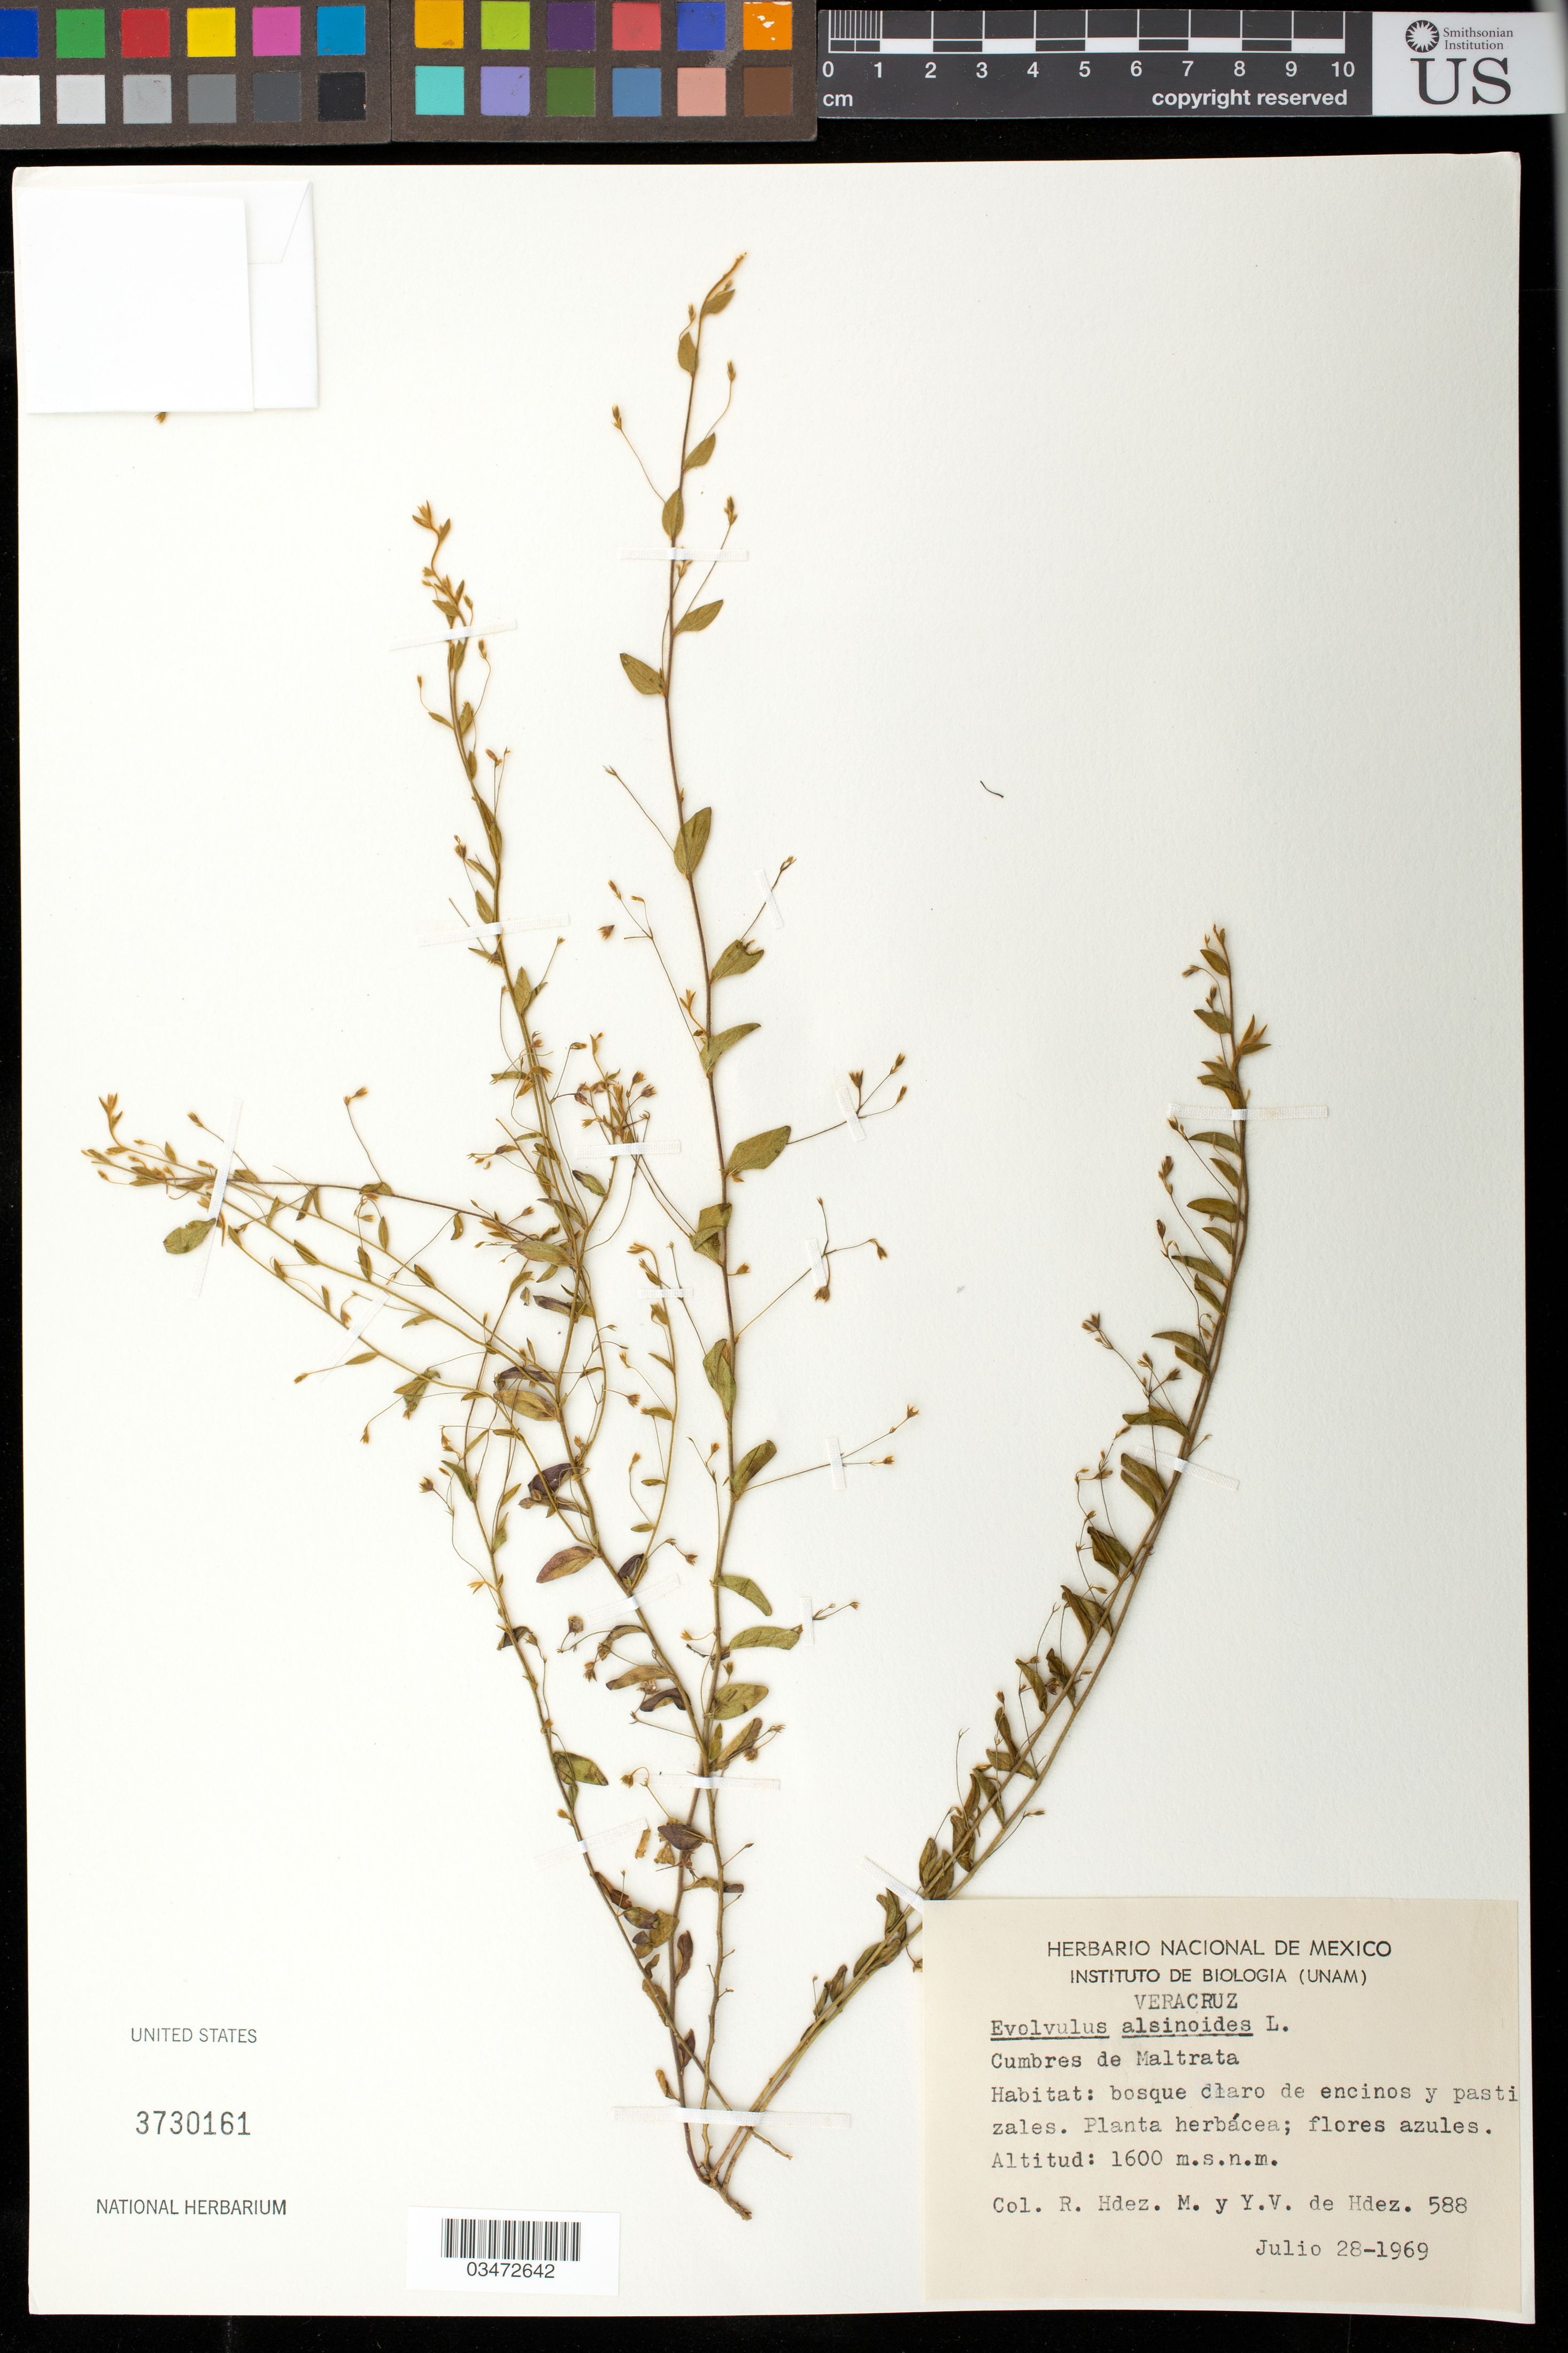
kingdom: Plantae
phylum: Tracheophyta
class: Magnoliopsida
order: Solanales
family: Convolvulaceae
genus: Evolvulus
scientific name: Evolvulus alsinoides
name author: (L.) L.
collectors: R. Hernández-M. & Y. Hernandez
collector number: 588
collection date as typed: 28 Jul 1969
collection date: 1969-07-28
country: Mexico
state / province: Veracruz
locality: Cumbres de Maltrata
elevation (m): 1600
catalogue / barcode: US 3730161